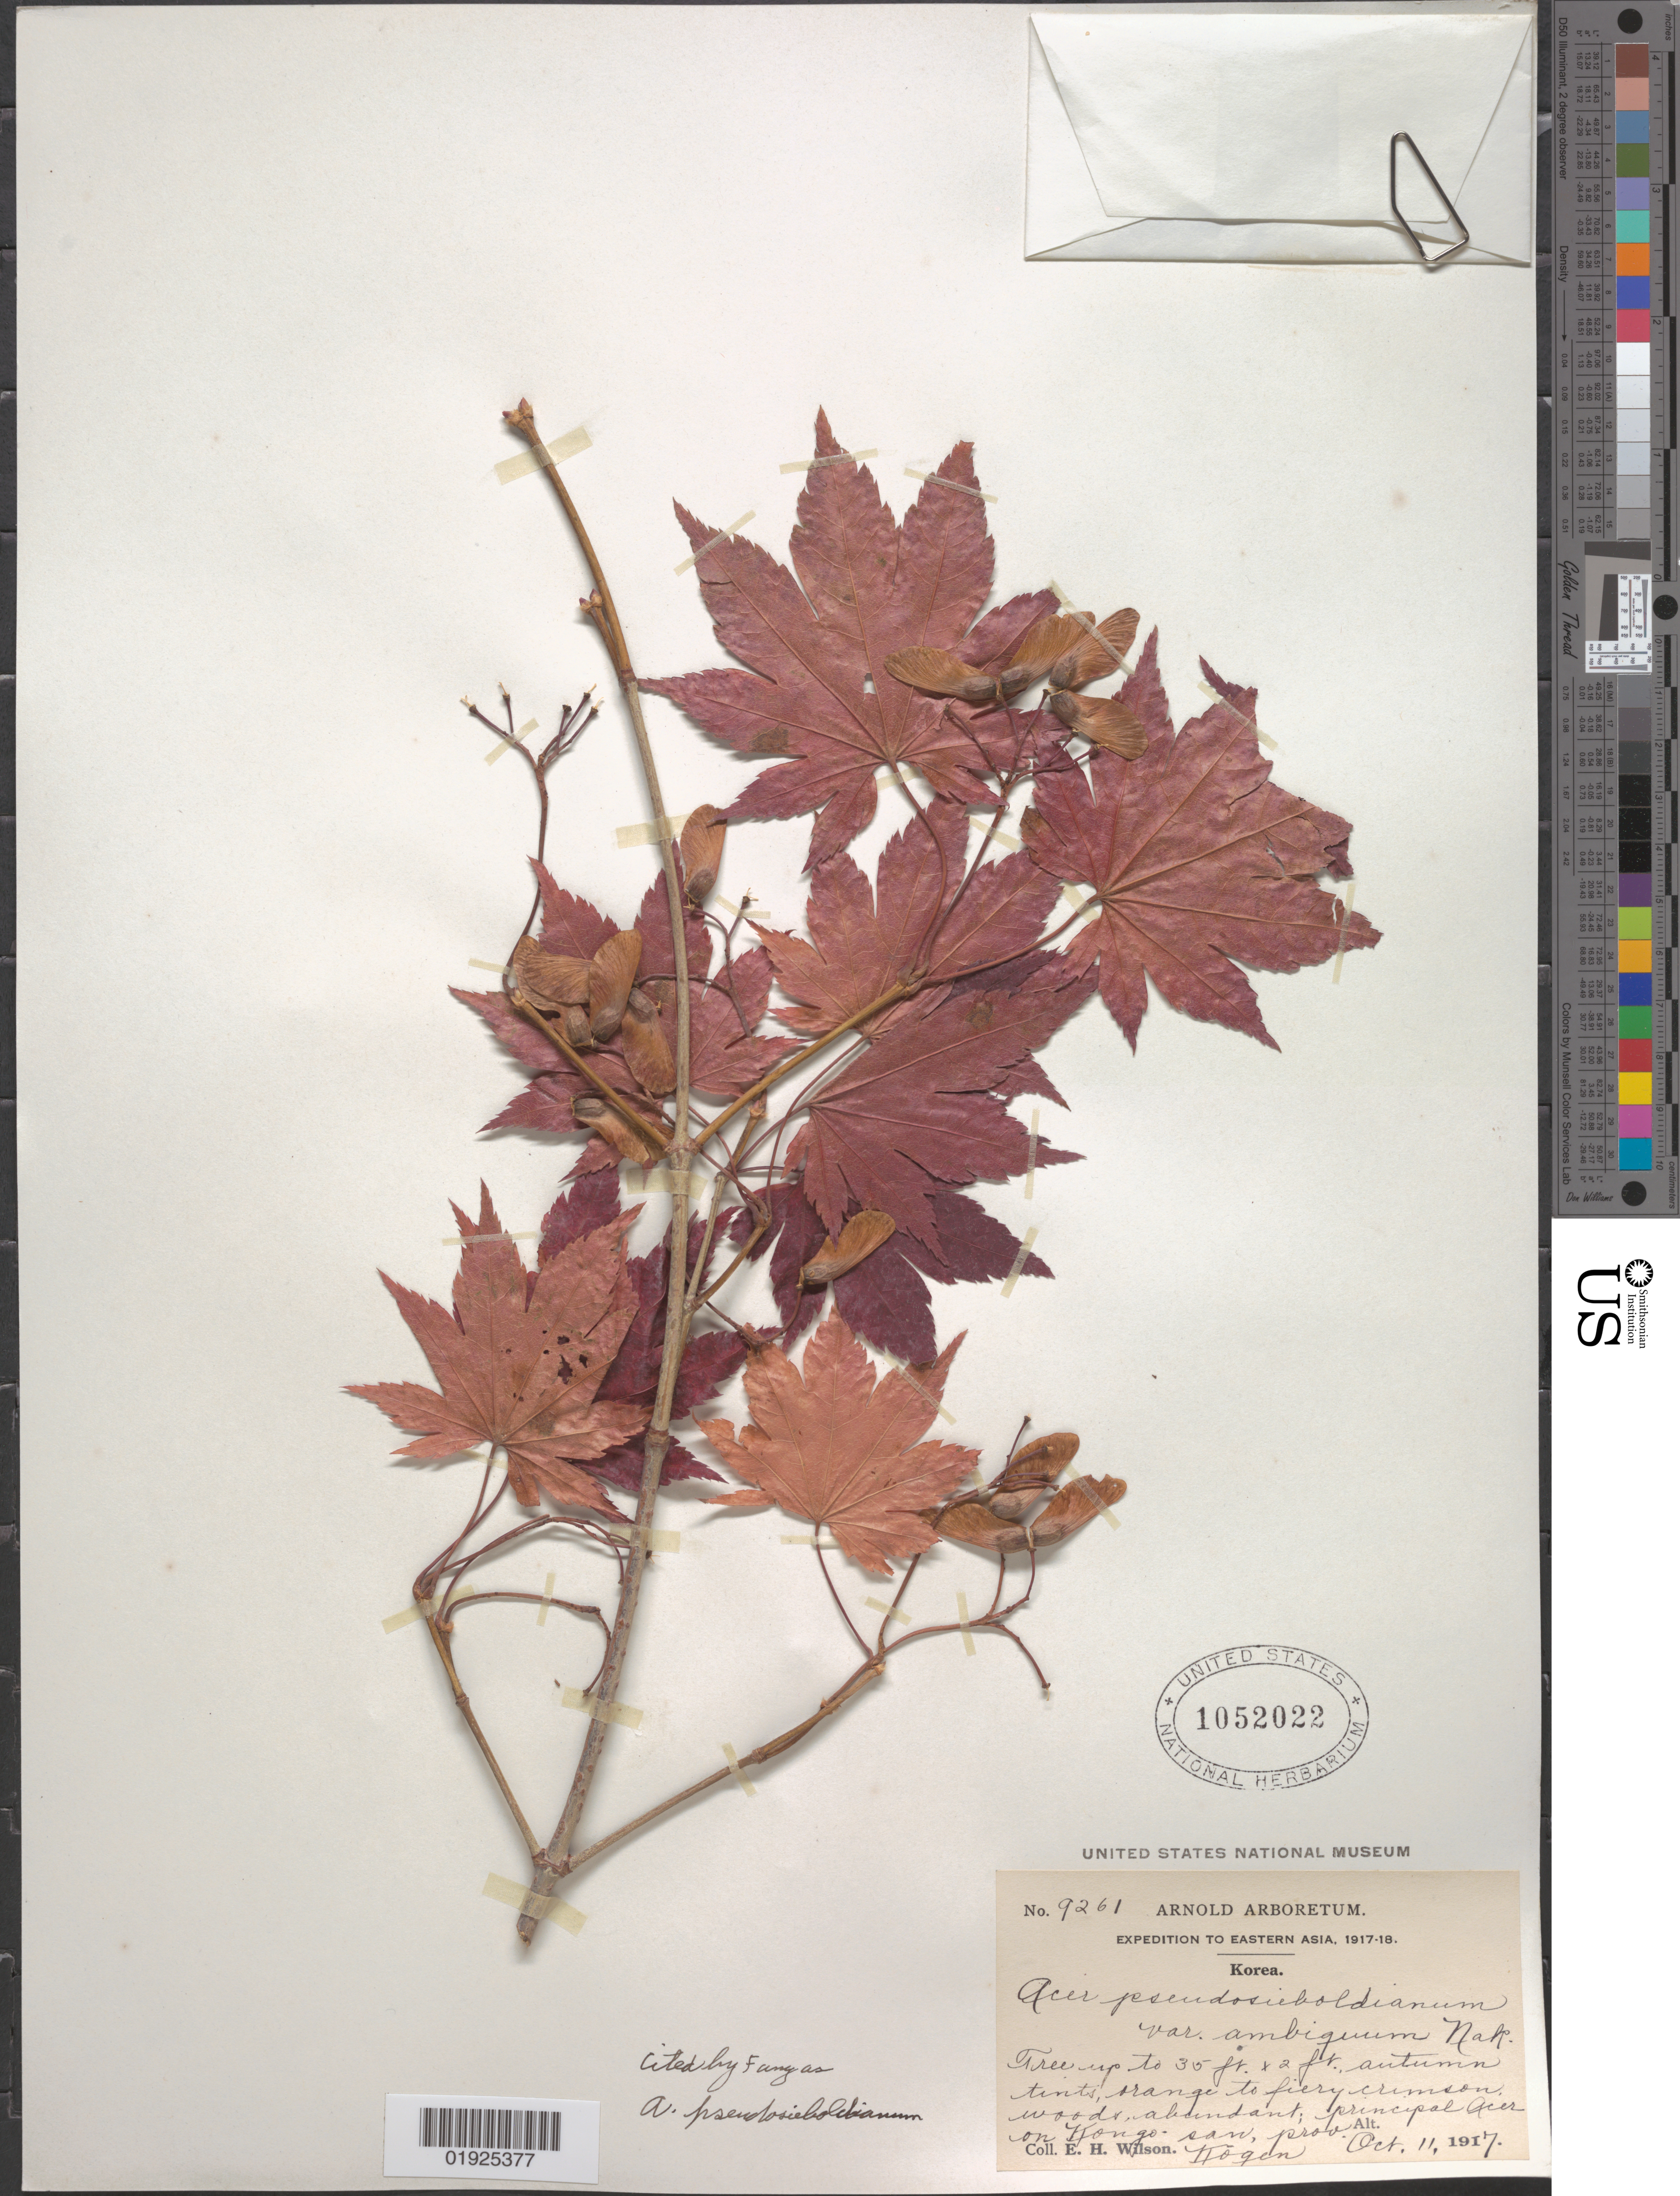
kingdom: Plantae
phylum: Tracheophyta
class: Magnoliopsida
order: Sapindales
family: Sapindaceae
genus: Acer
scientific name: Acer pseudosieboldianum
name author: (Pax) Kom.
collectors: E. H. Wilson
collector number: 9261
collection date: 1917-10-08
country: North Korea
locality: Prov. Kogen, Kongo-san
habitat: Woods, abundant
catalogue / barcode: US 1052022